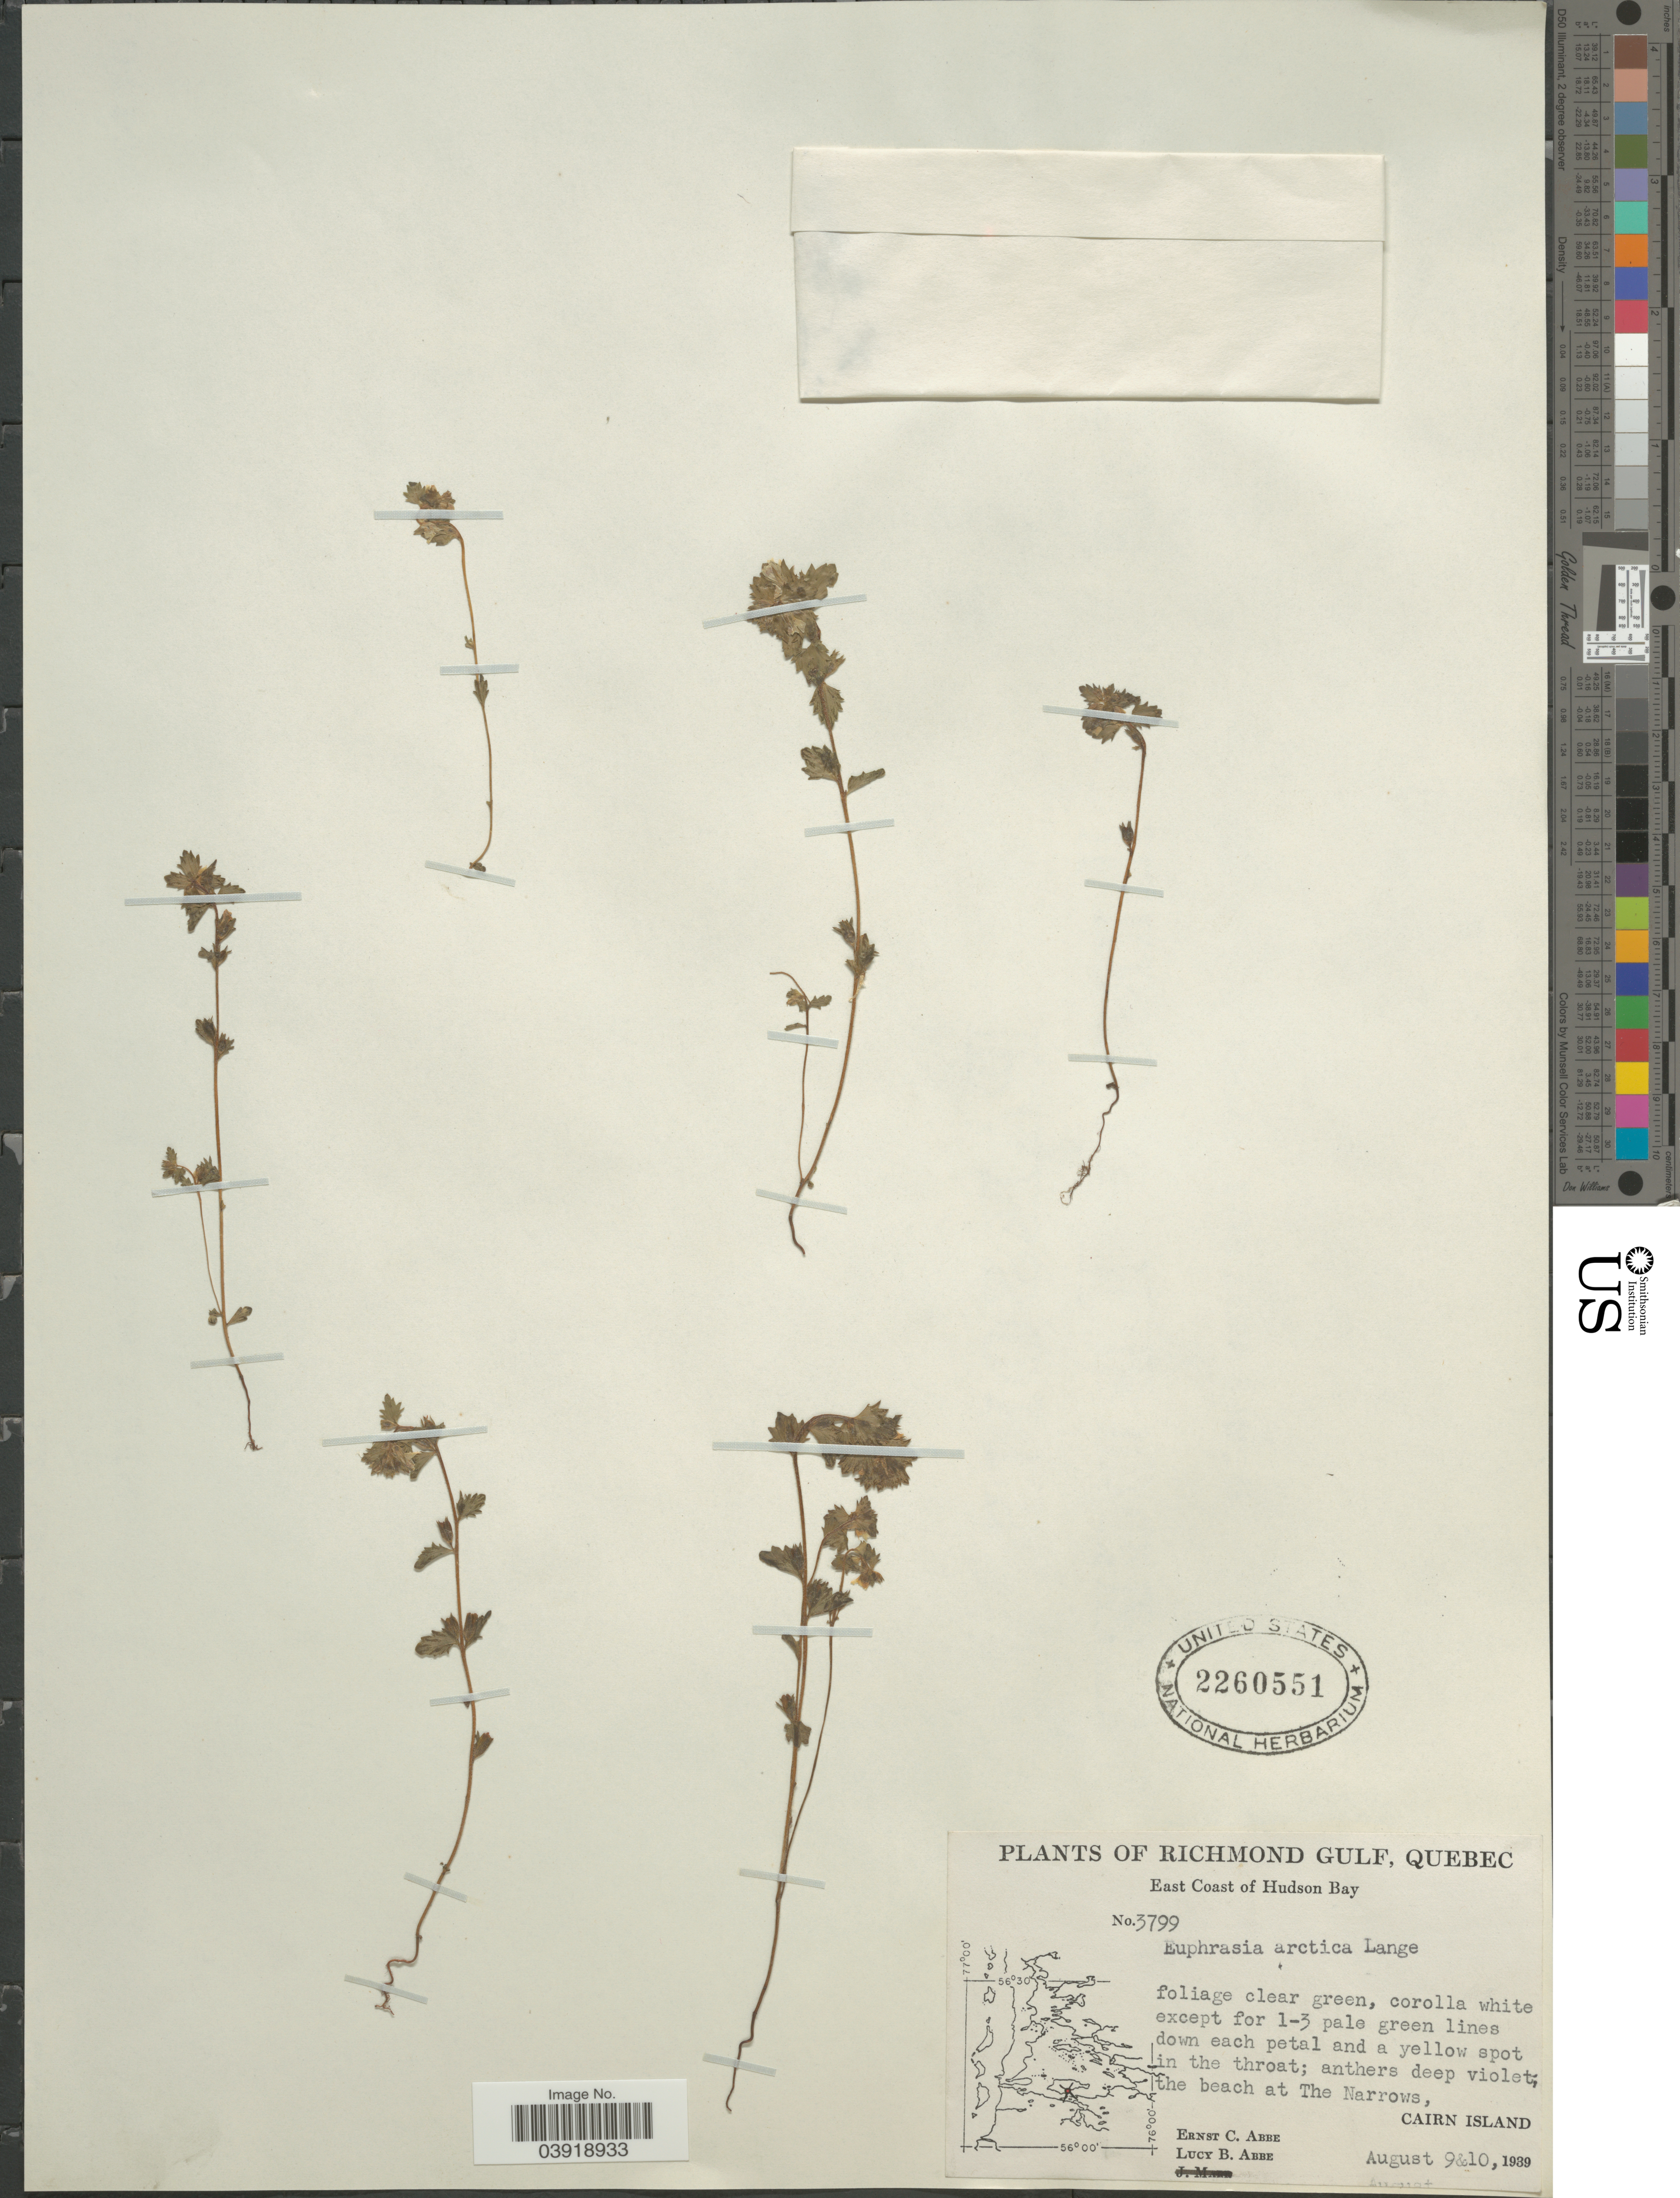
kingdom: Plantae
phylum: Tracheophyta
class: Magnoliopsida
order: Lamiales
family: Orobanchaceae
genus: Euphrasia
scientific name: Euphrasia arctica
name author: Lange ex Rostrup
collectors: E. C. Abbe & L. B. Abbe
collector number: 3799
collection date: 1939-08-09/1939-08-10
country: Canada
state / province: Quebec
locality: Richmond Gulf. East Coast of Hudson Bay. The beach at The Narrows, Cairn Island.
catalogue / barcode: US 2260551